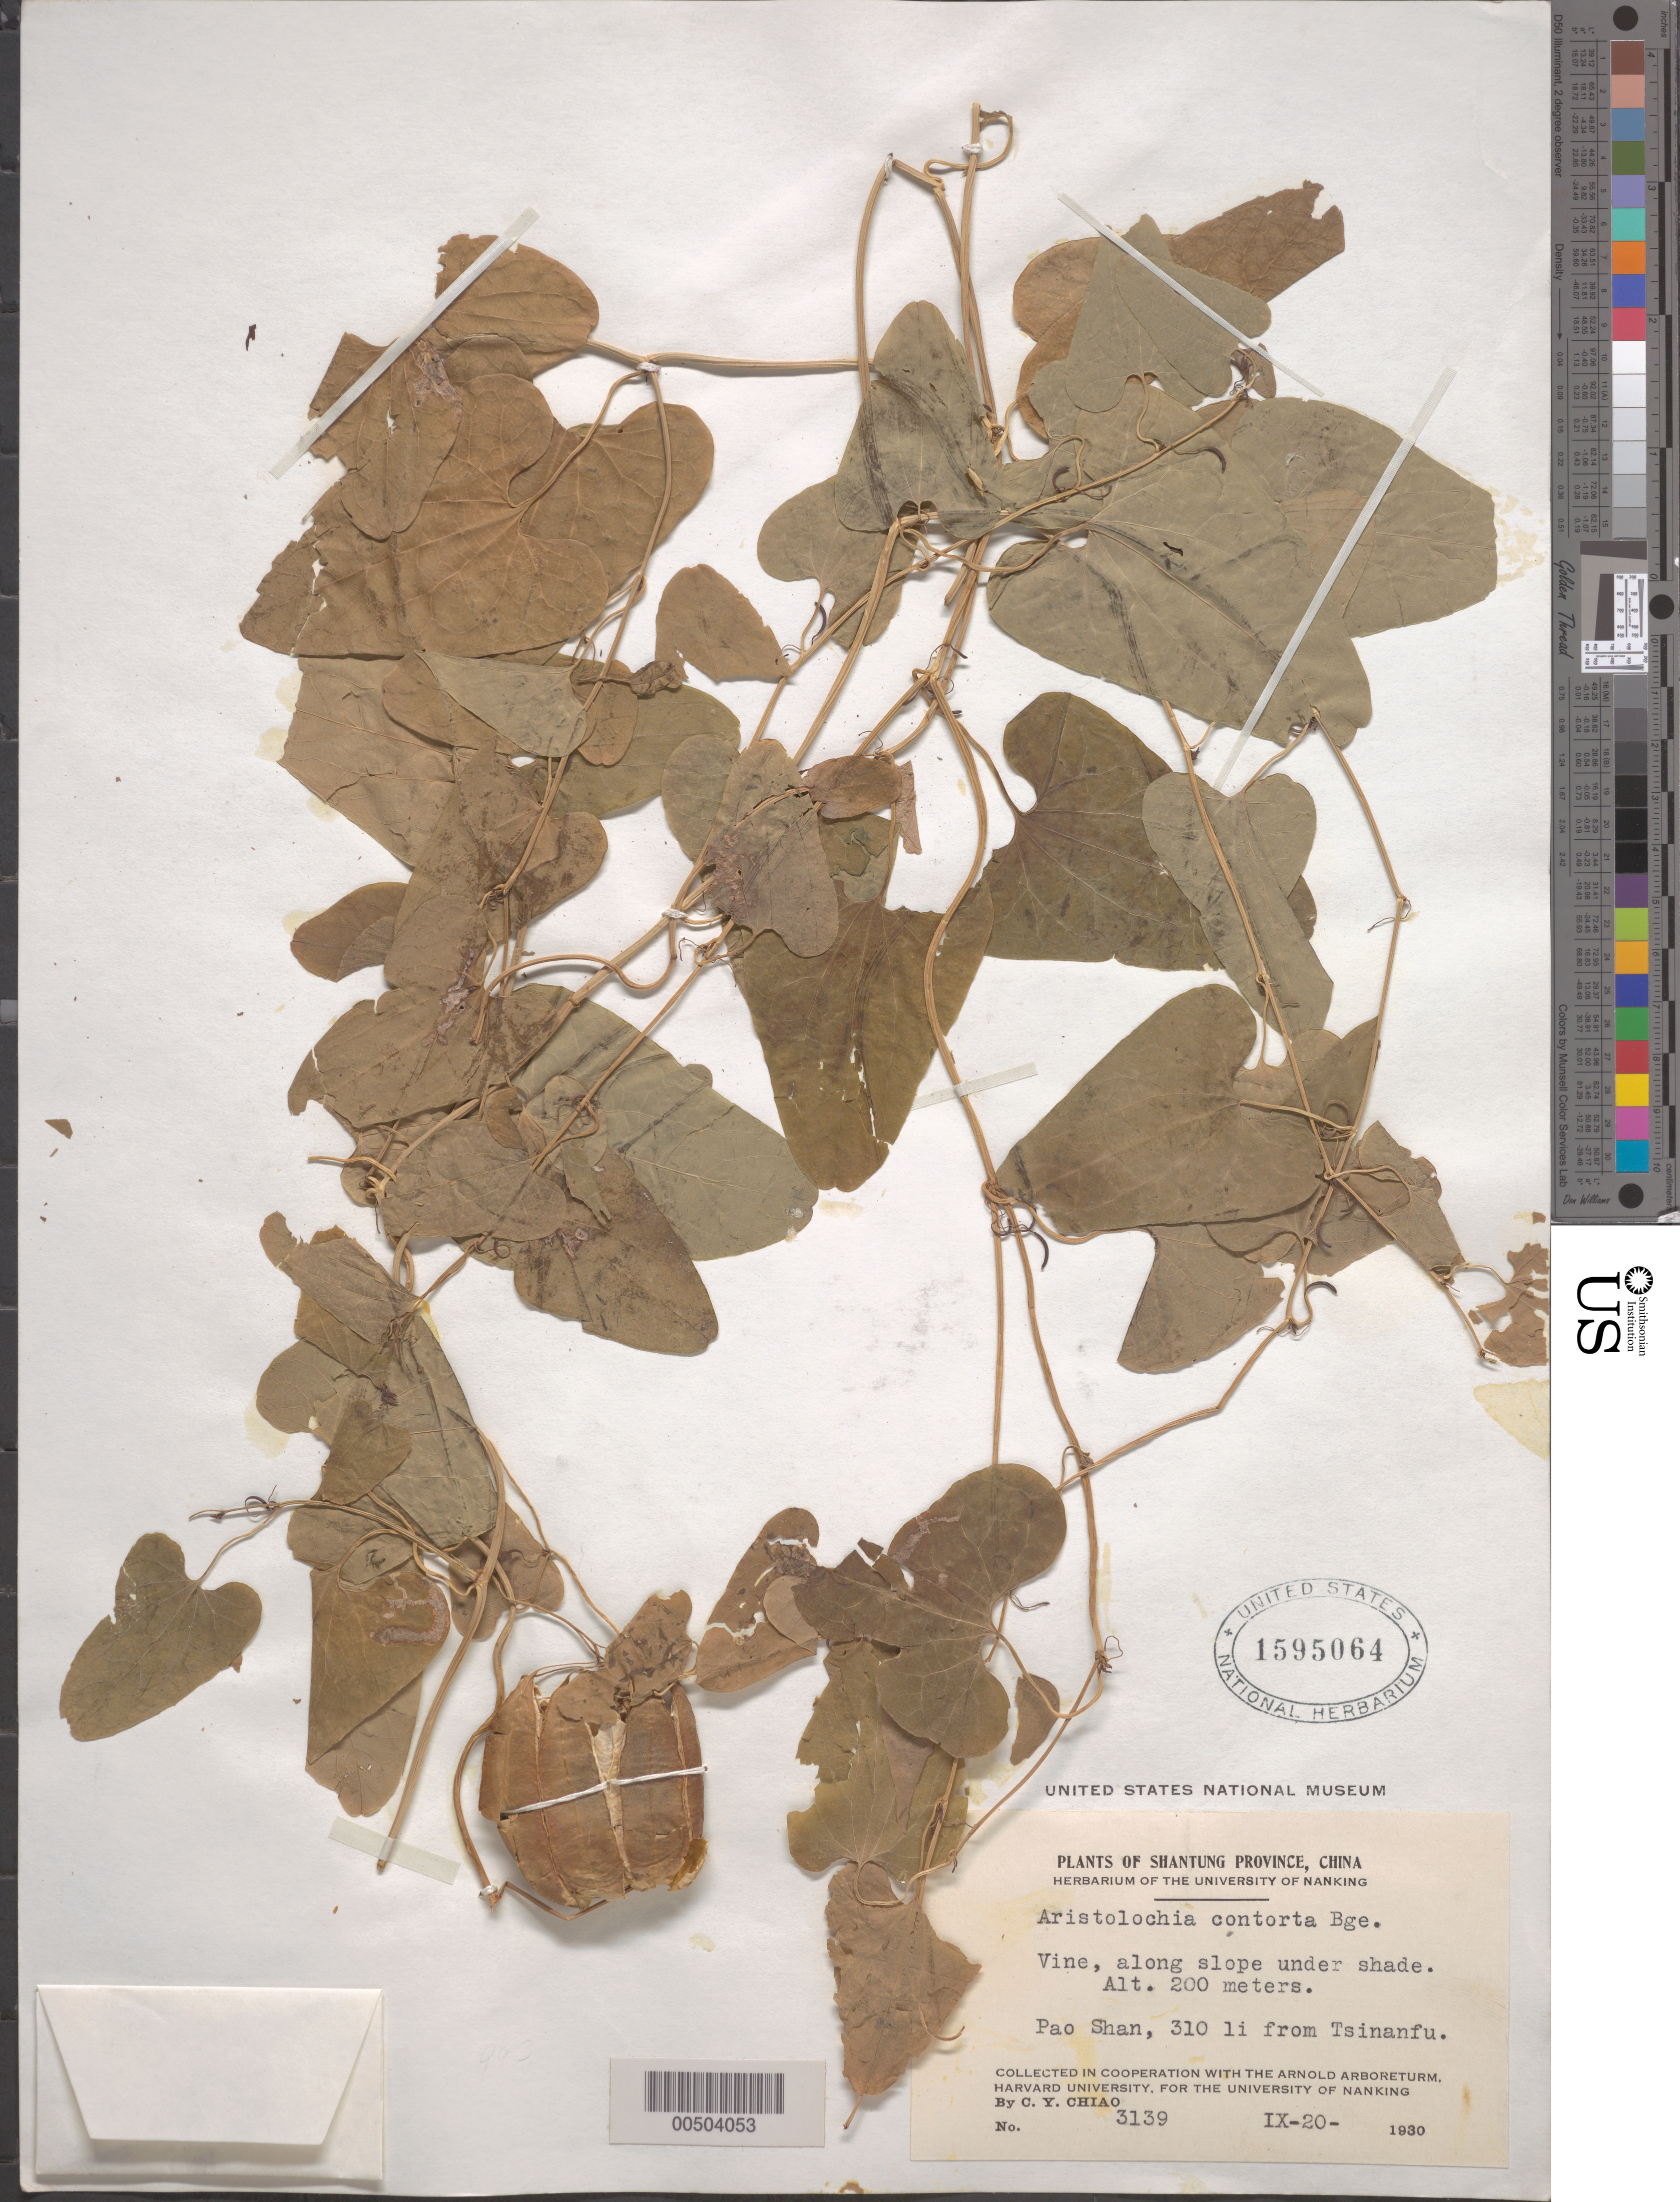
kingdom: Plantae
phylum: Tracheophyta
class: Magnoliopsida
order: Piperales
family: Aristolochiaceae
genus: Aristolochia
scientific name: Aristolochia contorta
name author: Bunge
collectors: C. Y. Chiao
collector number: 3139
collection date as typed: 20 Sep 1930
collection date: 1930-09-20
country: China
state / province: Shandong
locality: Pao Shan, Tsinanfu (Jinan) District (?)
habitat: Vine, along slope under shade.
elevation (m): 200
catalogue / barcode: US 1595064